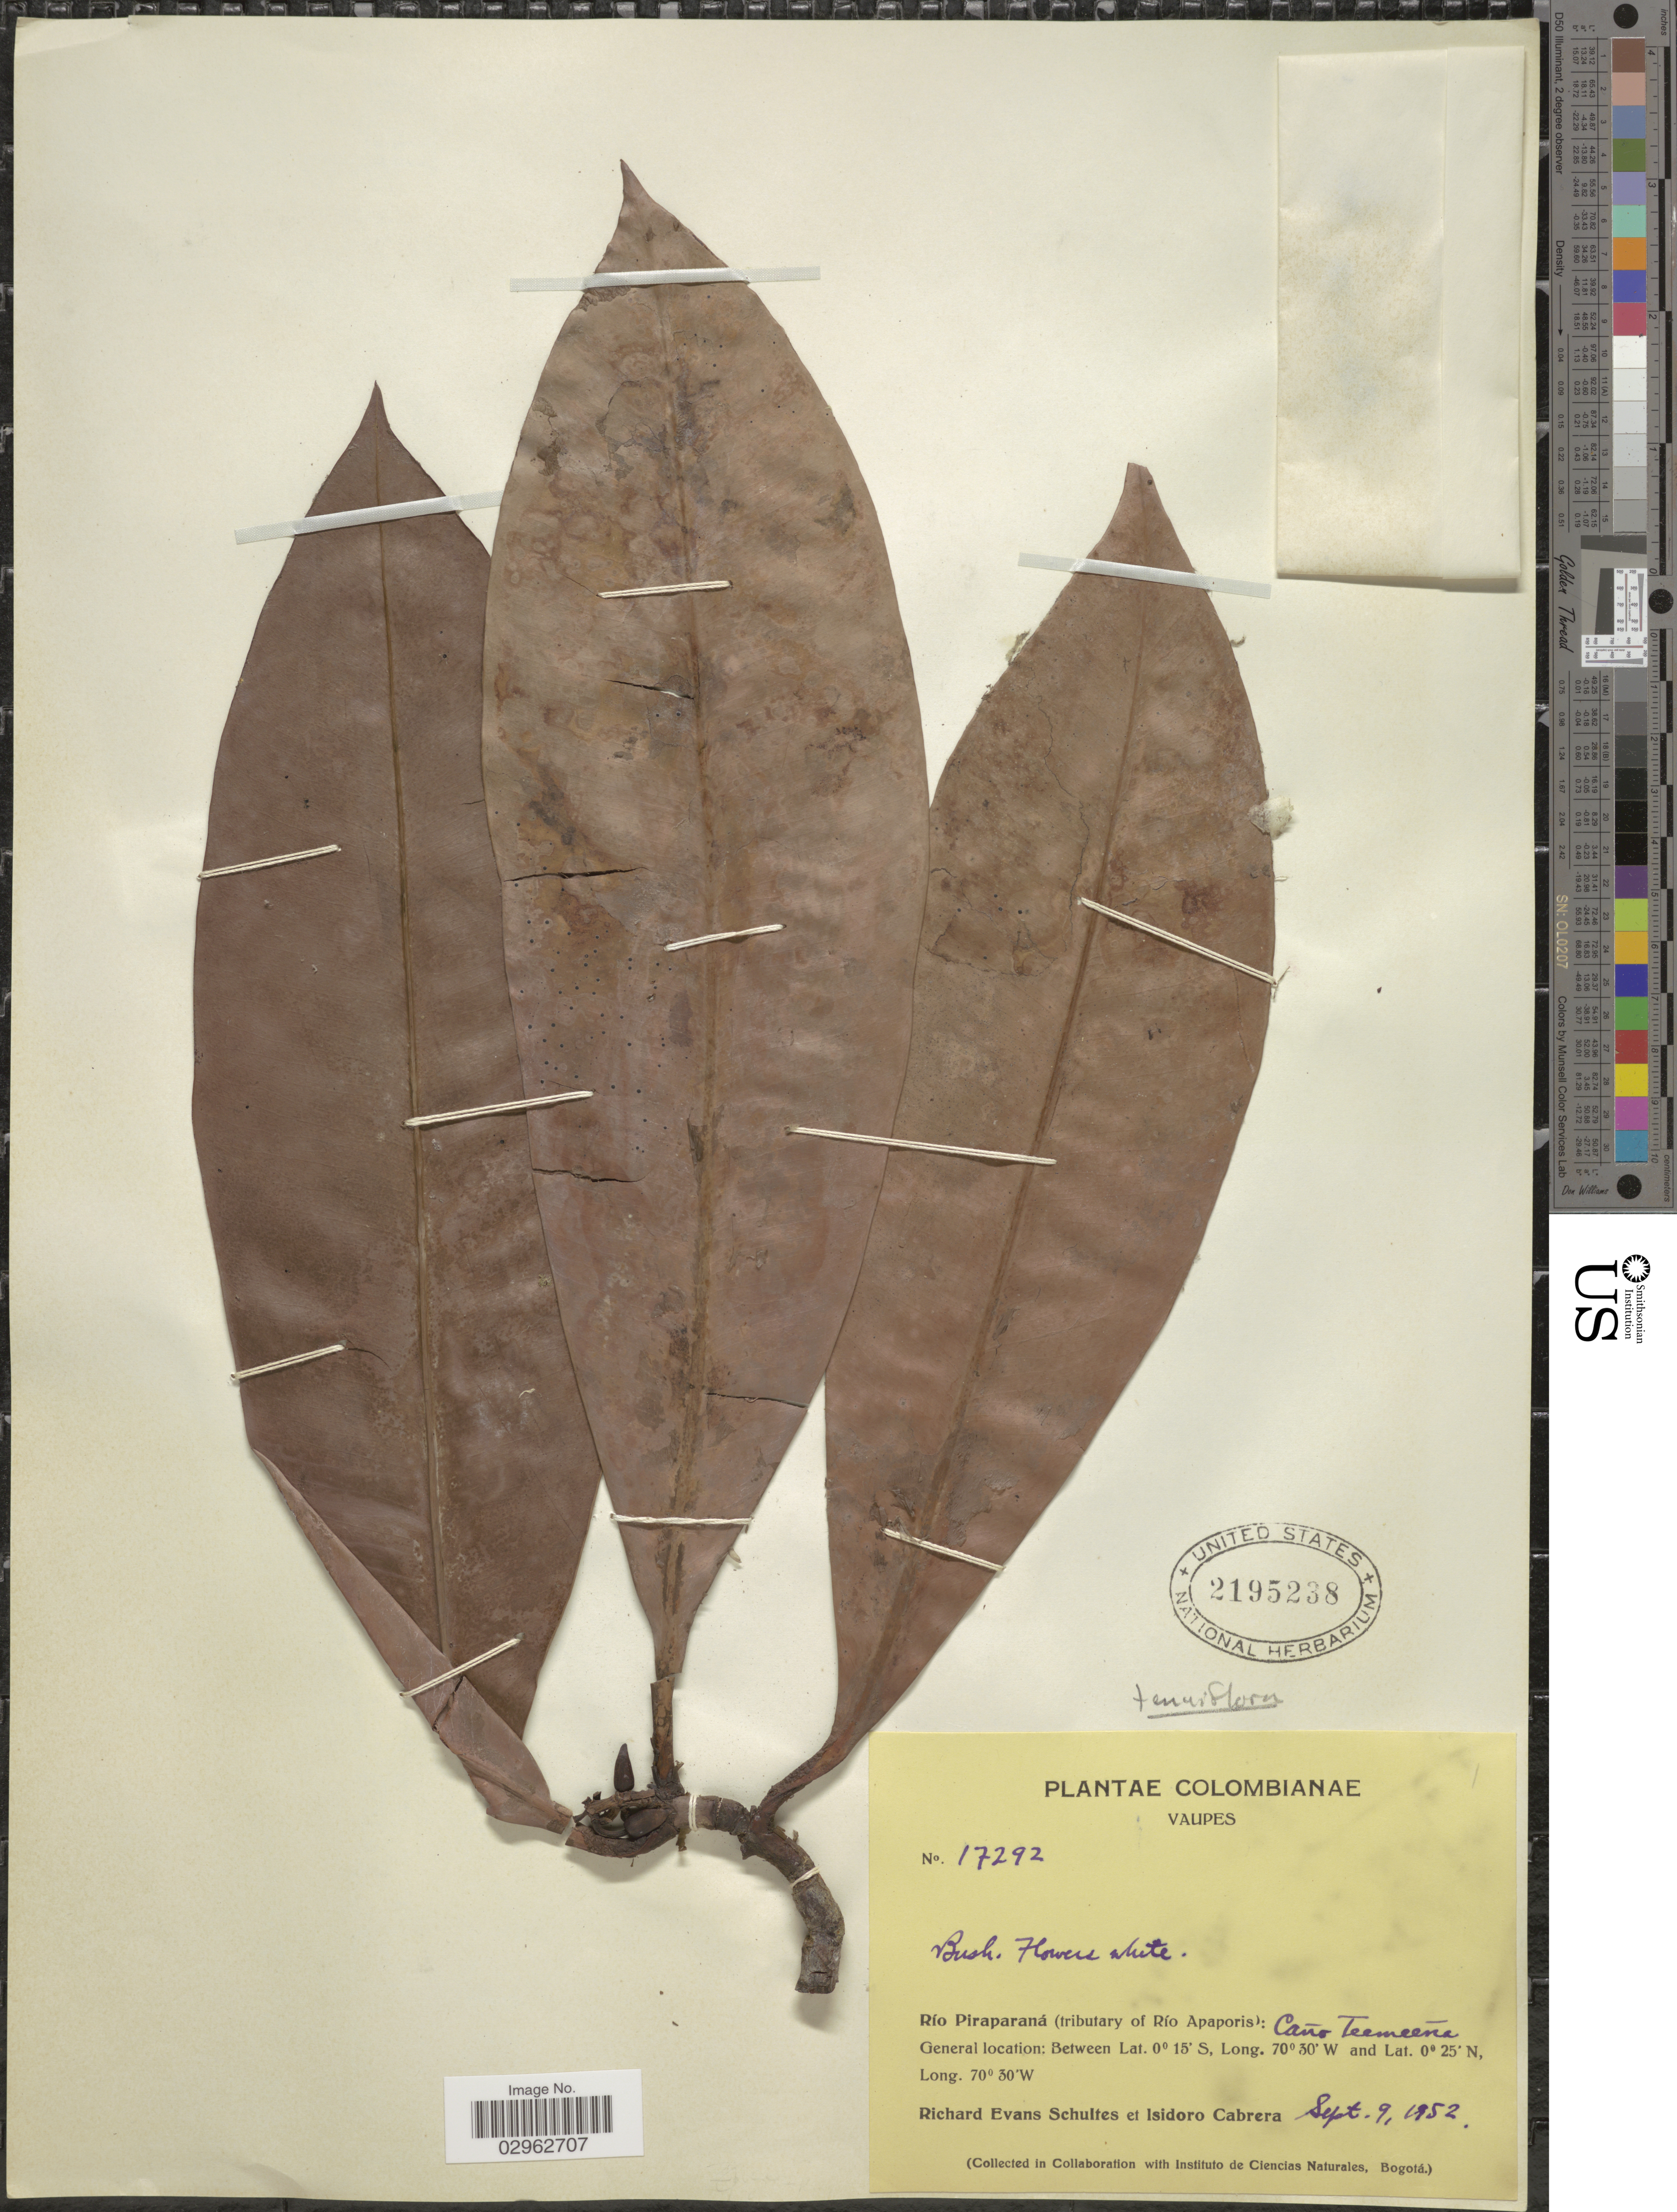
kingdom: Plantae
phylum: Tracheophyta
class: Magnoliopsida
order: Malpighiales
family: Clusiaceae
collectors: R. E. Schultes & I. Cabrera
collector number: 17292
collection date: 1952-09-09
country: Colombia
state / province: Vaupés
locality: Río Piraparaná (tributary of Río Apaporis): Caño Teemeeña.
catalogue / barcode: US 2195238